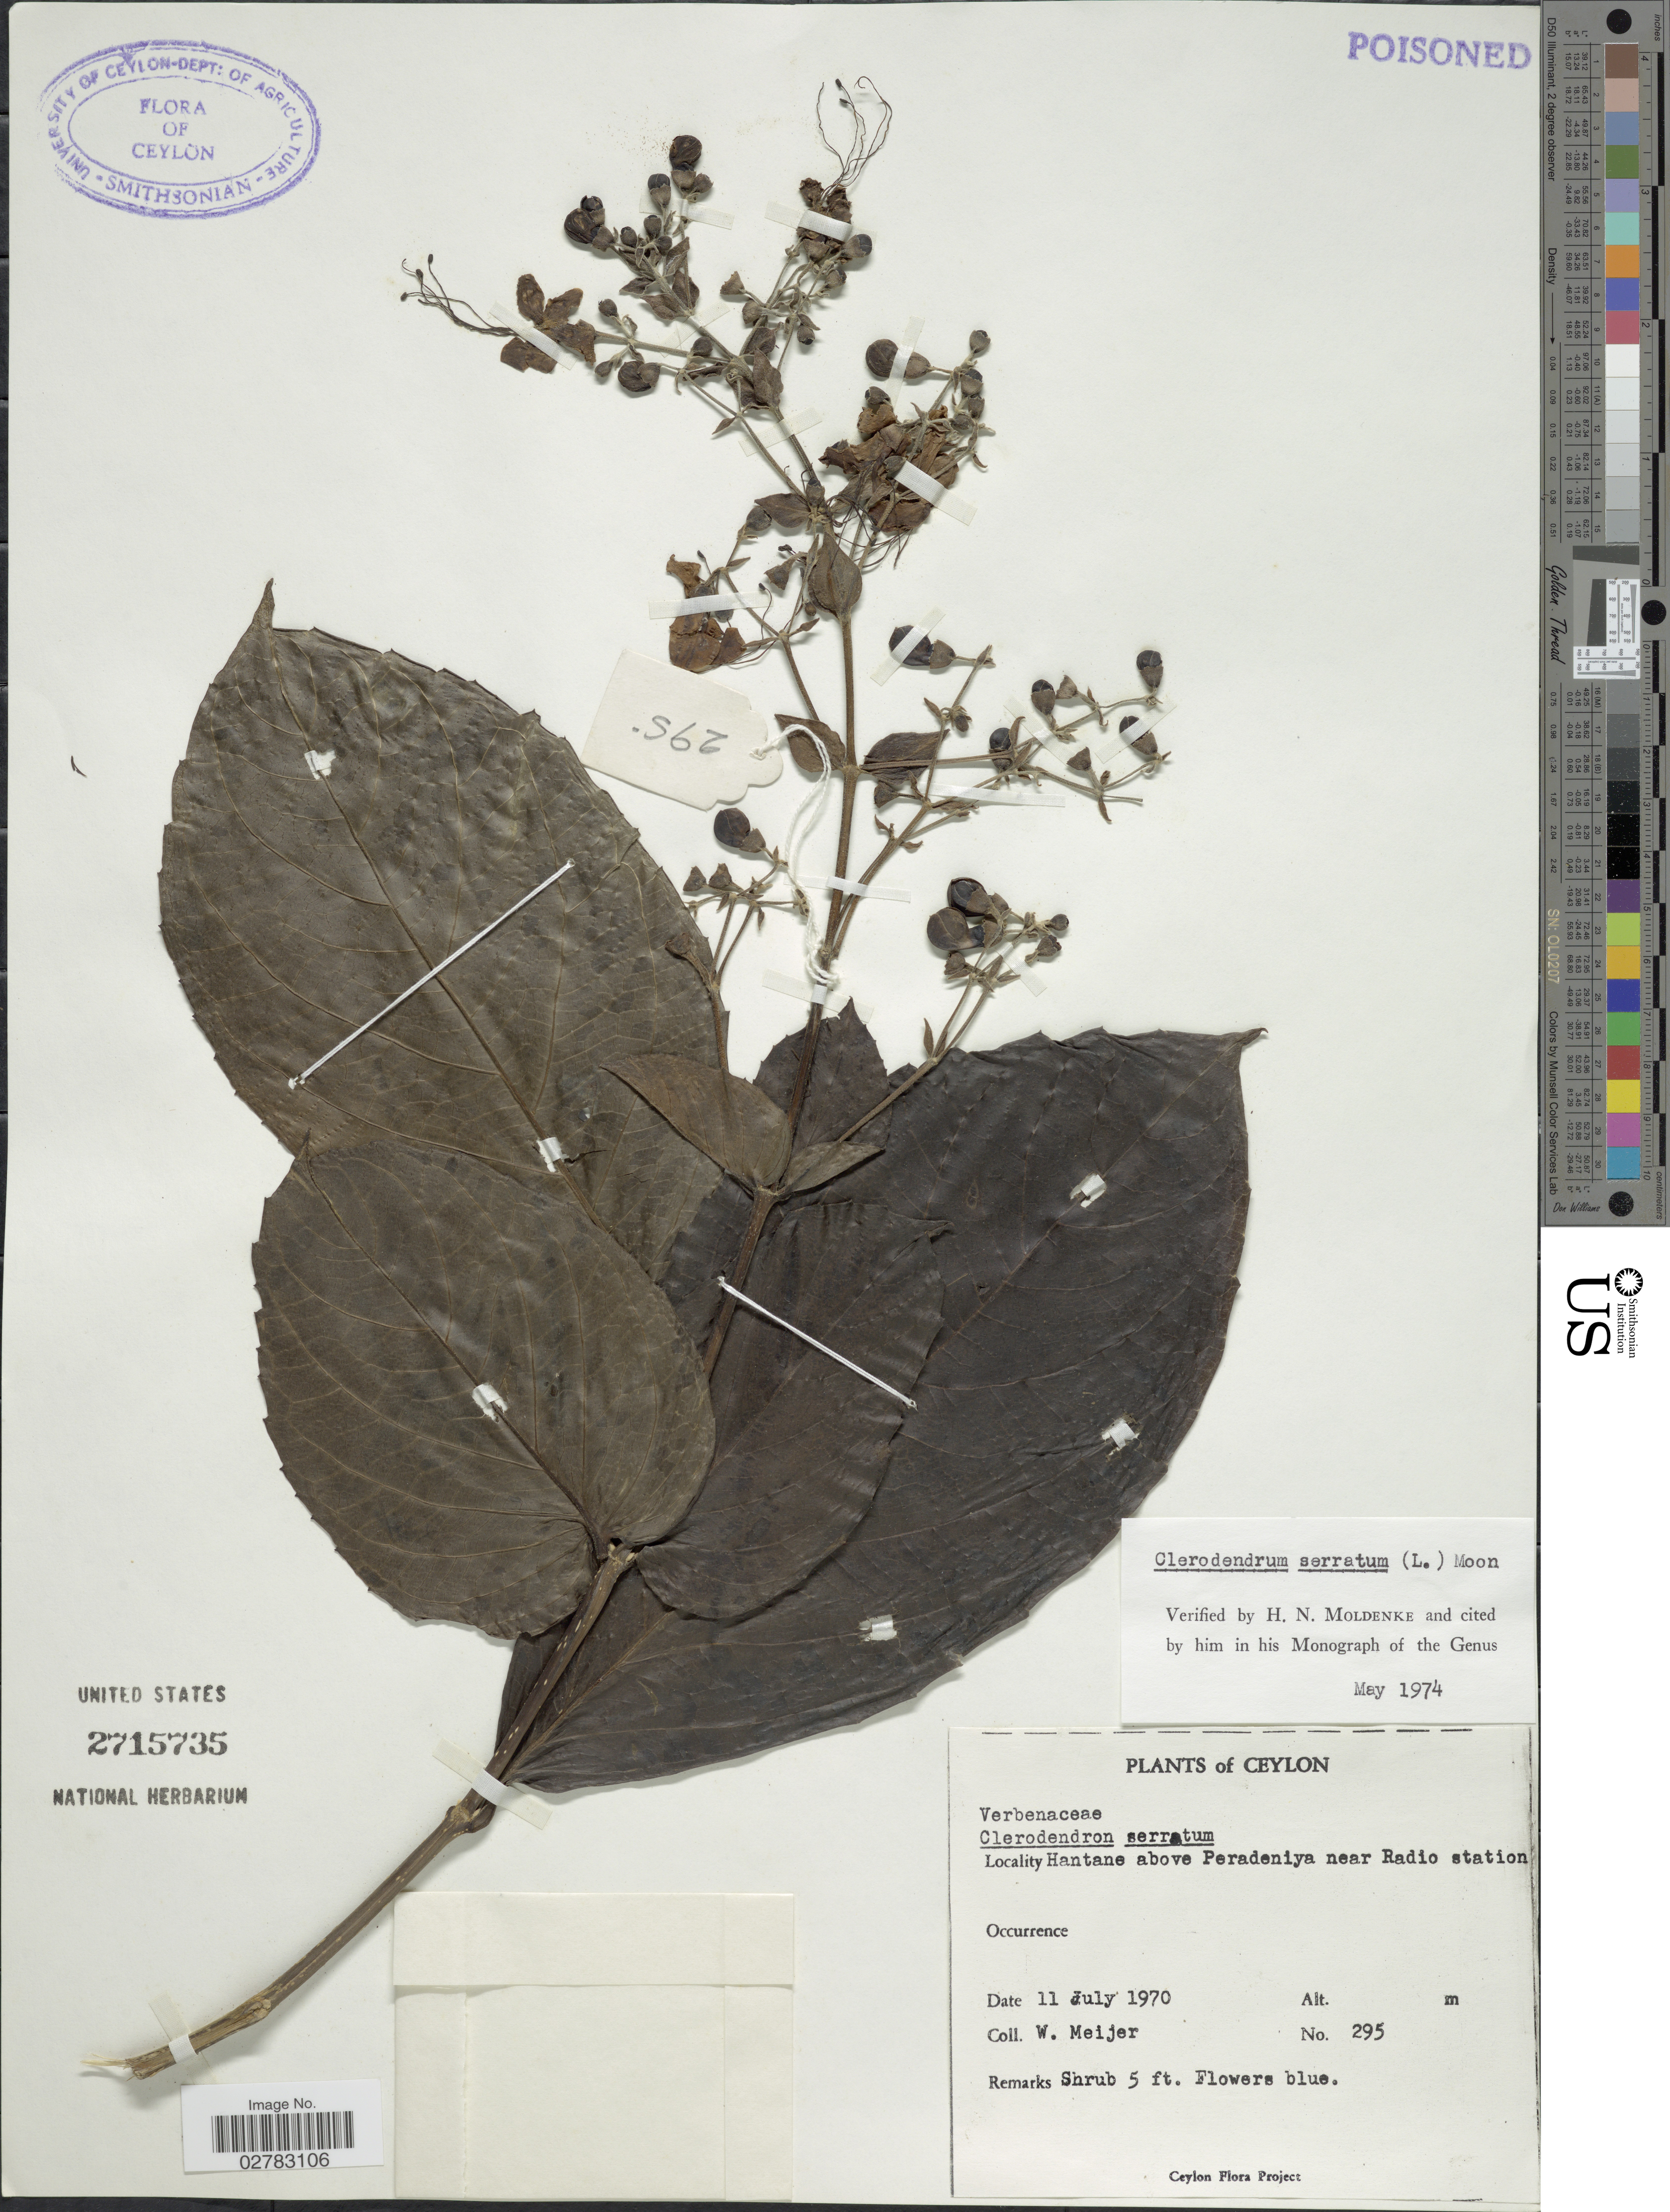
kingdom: Plantae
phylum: Tracheophyta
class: Magnoliopsida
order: Lamiales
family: Lamiaceae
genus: Clerodendrum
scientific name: Clerodendrum serratum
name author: (L.) Moon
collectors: W. Meijer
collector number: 295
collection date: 1970-07-11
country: Sri Lanka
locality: Ceylon. Hantane above Peradeniya near Radio station.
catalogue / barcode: US 2715735